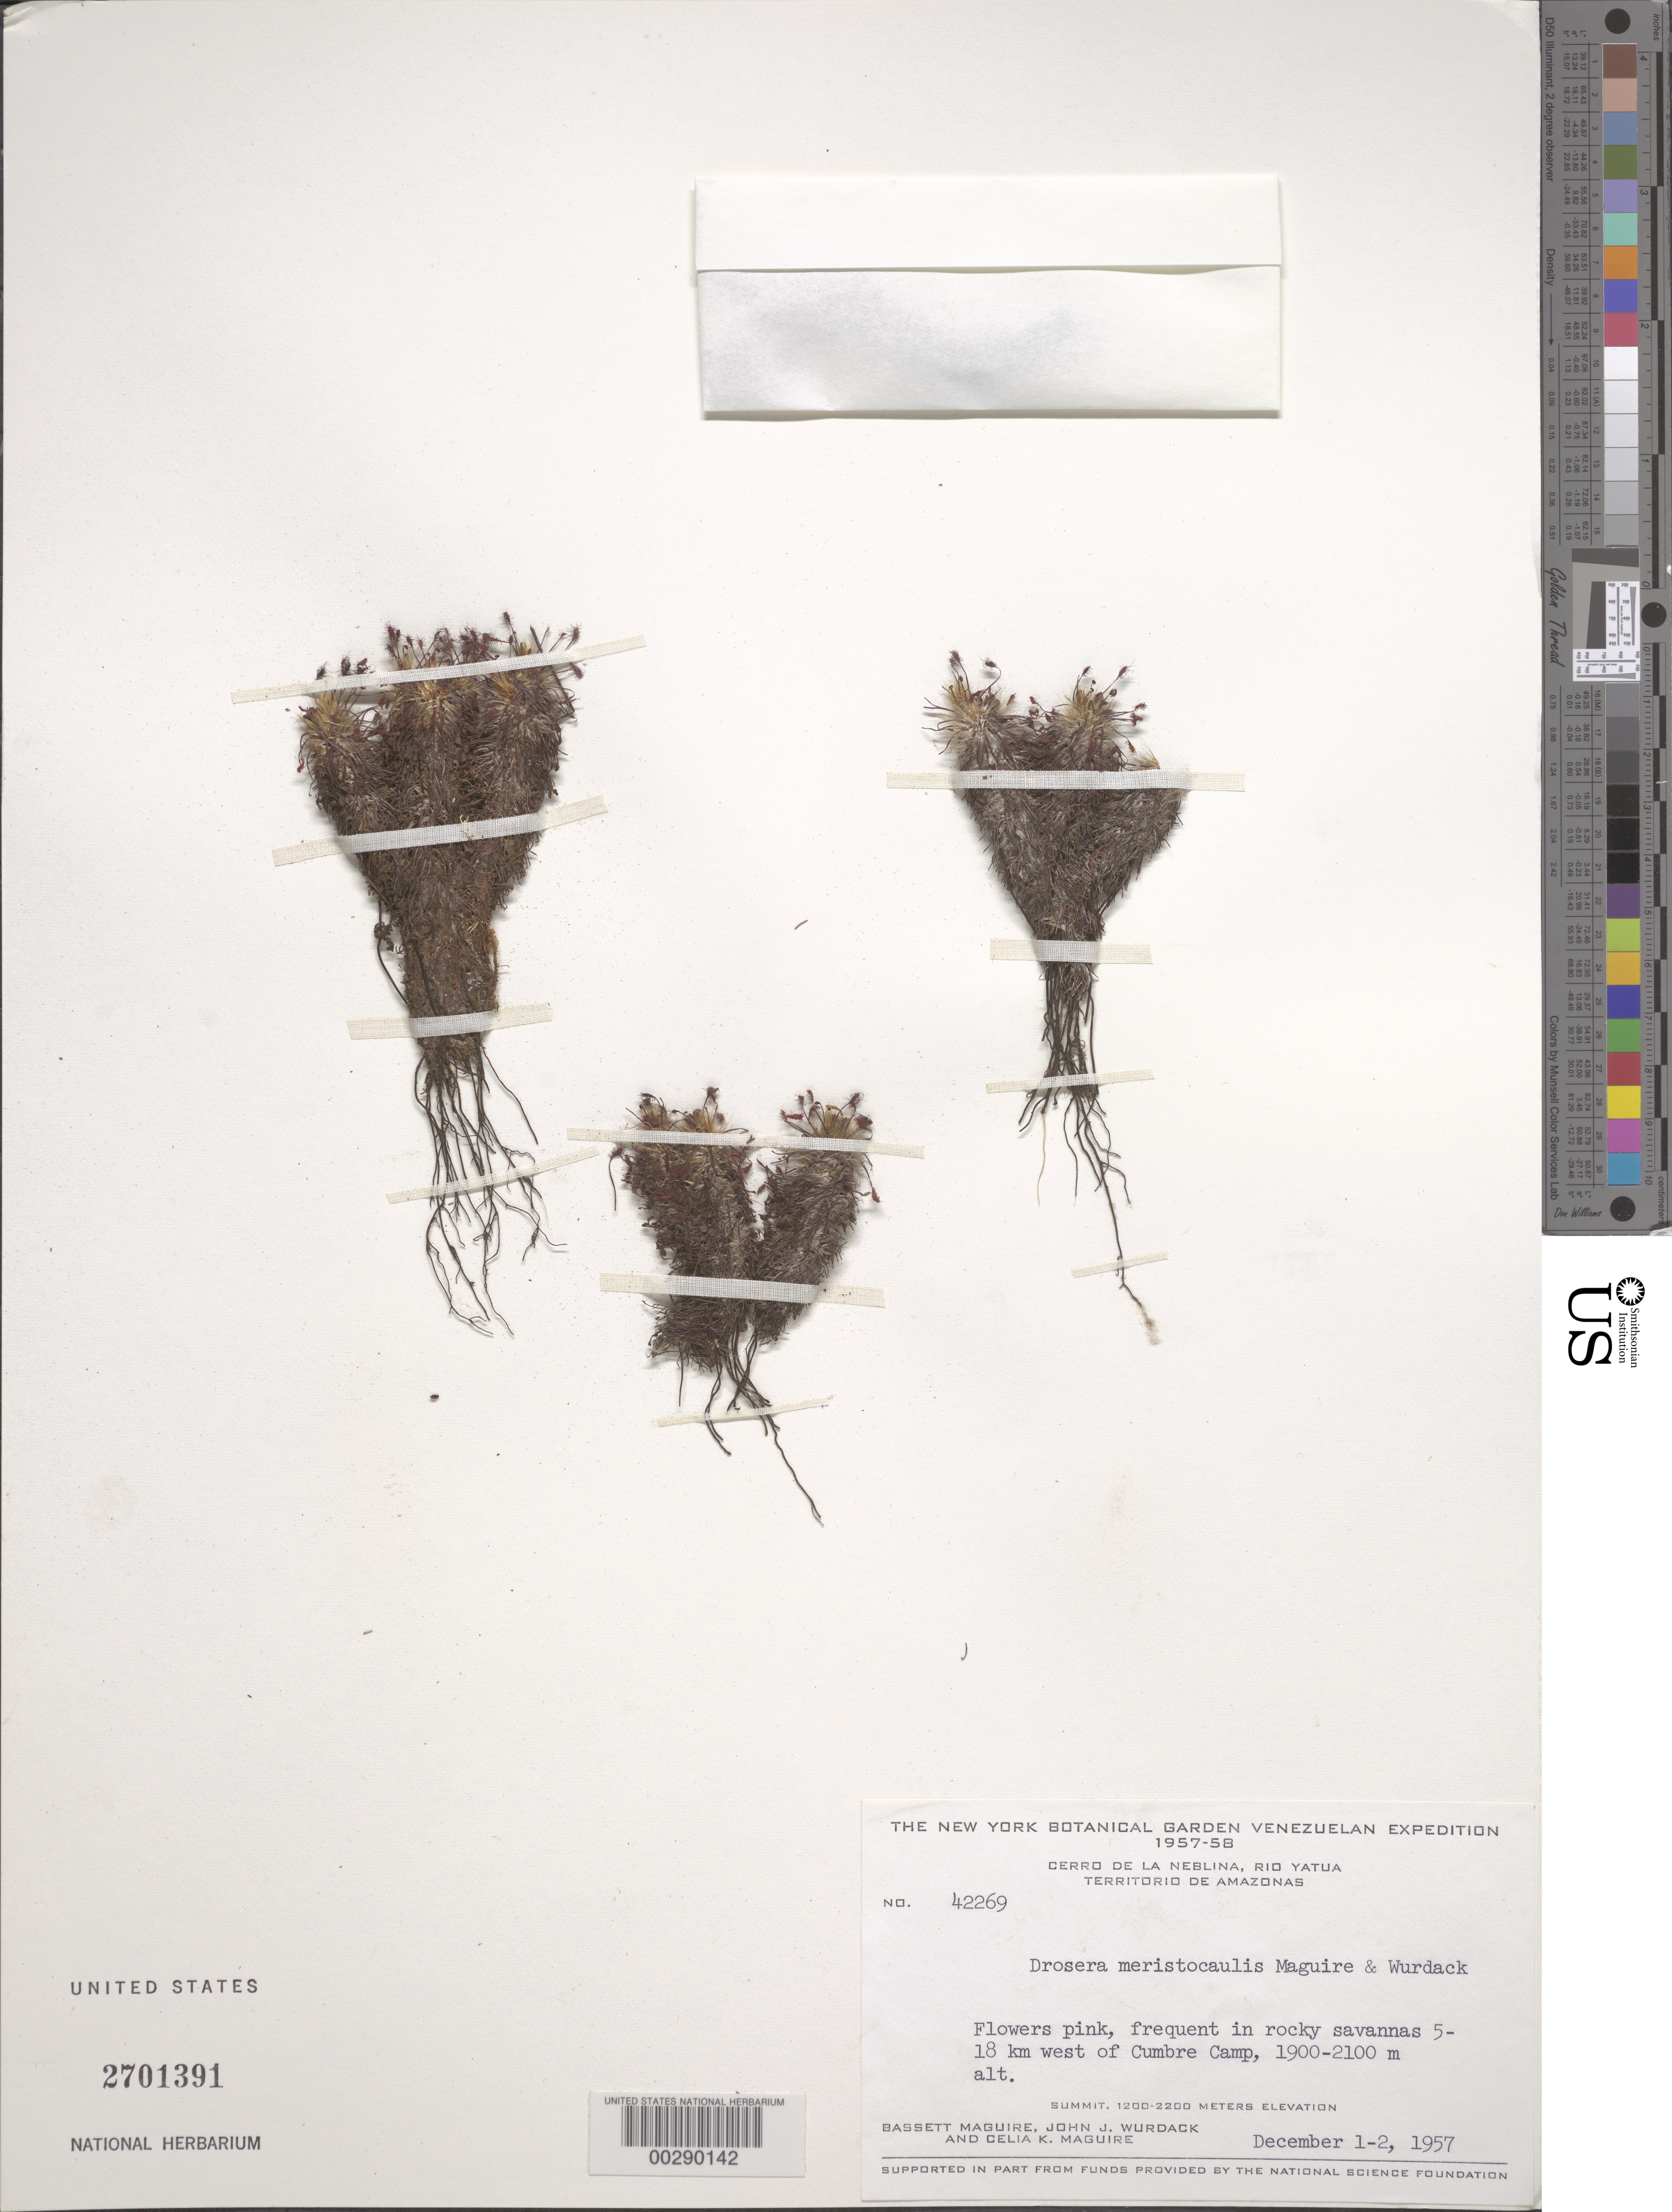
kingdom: Plantae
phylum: Tracheophyta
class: Magnoliopsida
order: Caryophyllales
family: Droseraceae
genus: Drosera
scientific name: Drosera meristocaulis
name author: Maguire & Wurdack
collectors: B. Maguire, J. J. Wurdack & C. K. Maguire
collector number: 42269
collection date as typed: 01 Dec 1957 to 02 Dec 1957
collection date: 1957-12-01/1957-12-02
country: Venezuela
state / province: Amazonas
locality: Cerro de la neblina, rio yatua, w of cumbre camp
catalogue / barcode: US 2701391